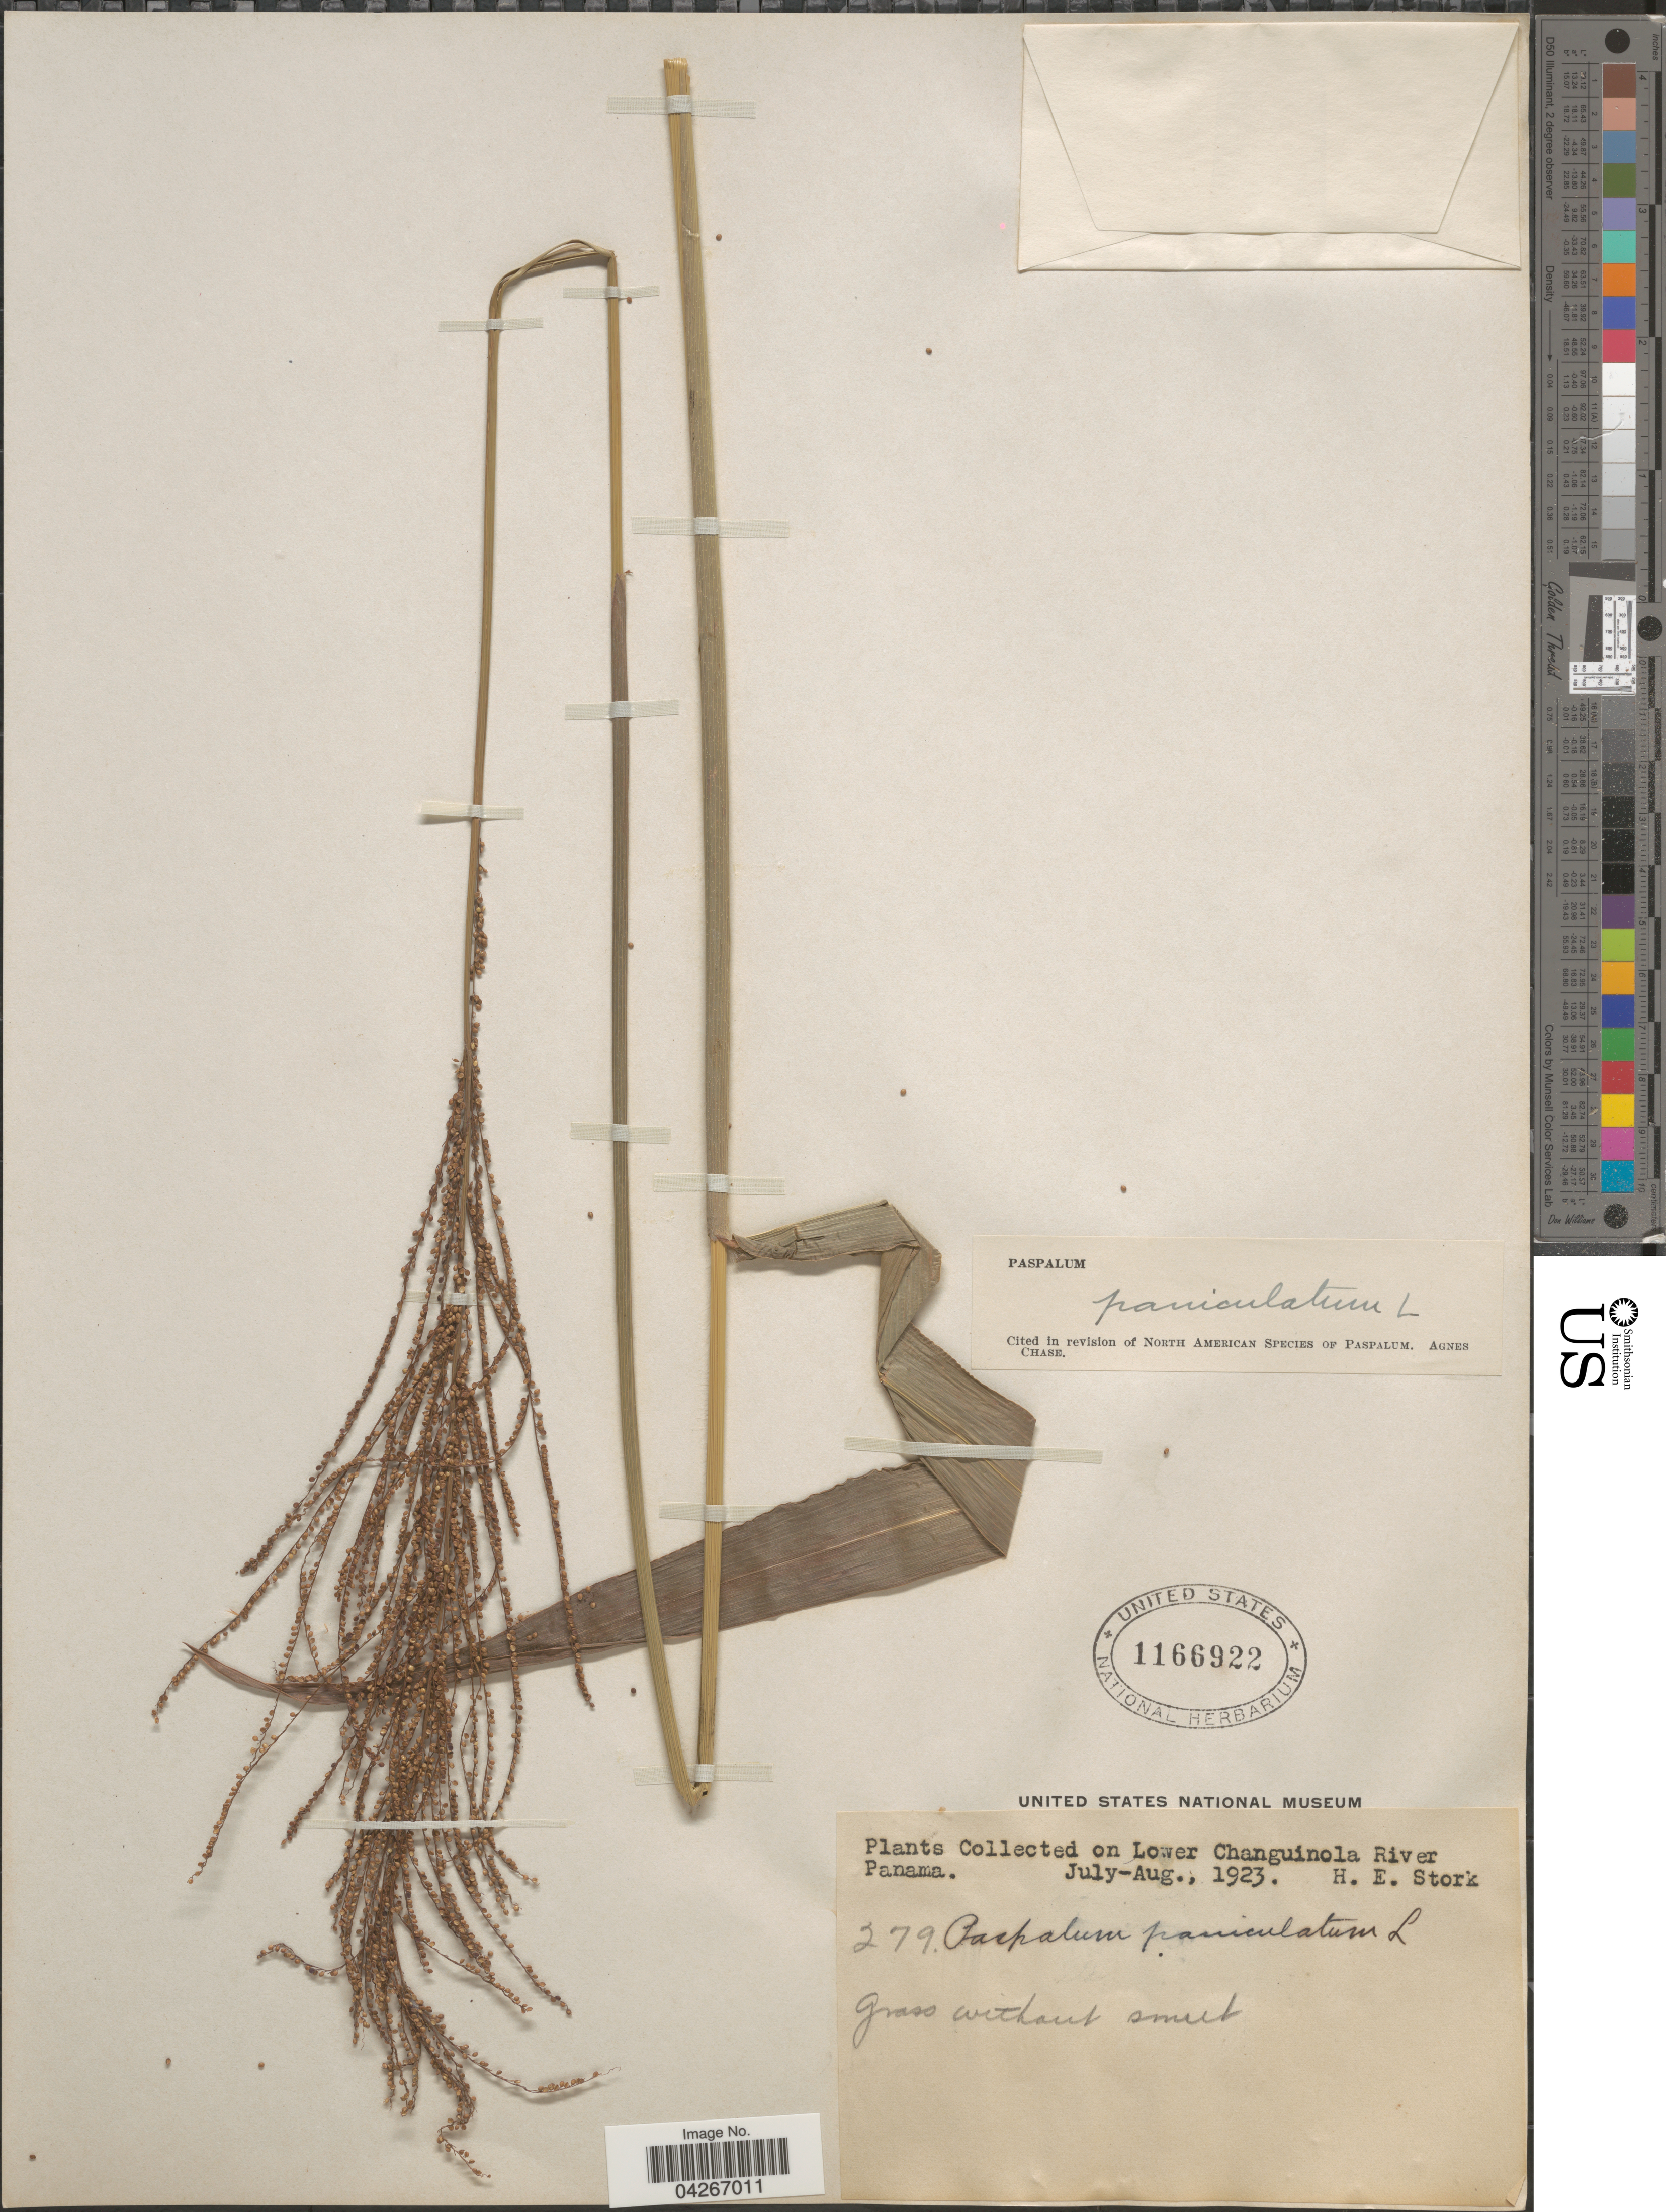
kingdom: Plantae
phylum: Tracheophyta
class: Liliopsida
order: Poales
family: Poaceae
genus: Paspalum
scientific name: Paspalum paniculatum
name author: L.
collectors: H. E. Stork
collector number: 279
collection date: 1923-07/1923-08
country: Panama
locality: Lower Changuinola River.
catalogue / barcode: US 1166922